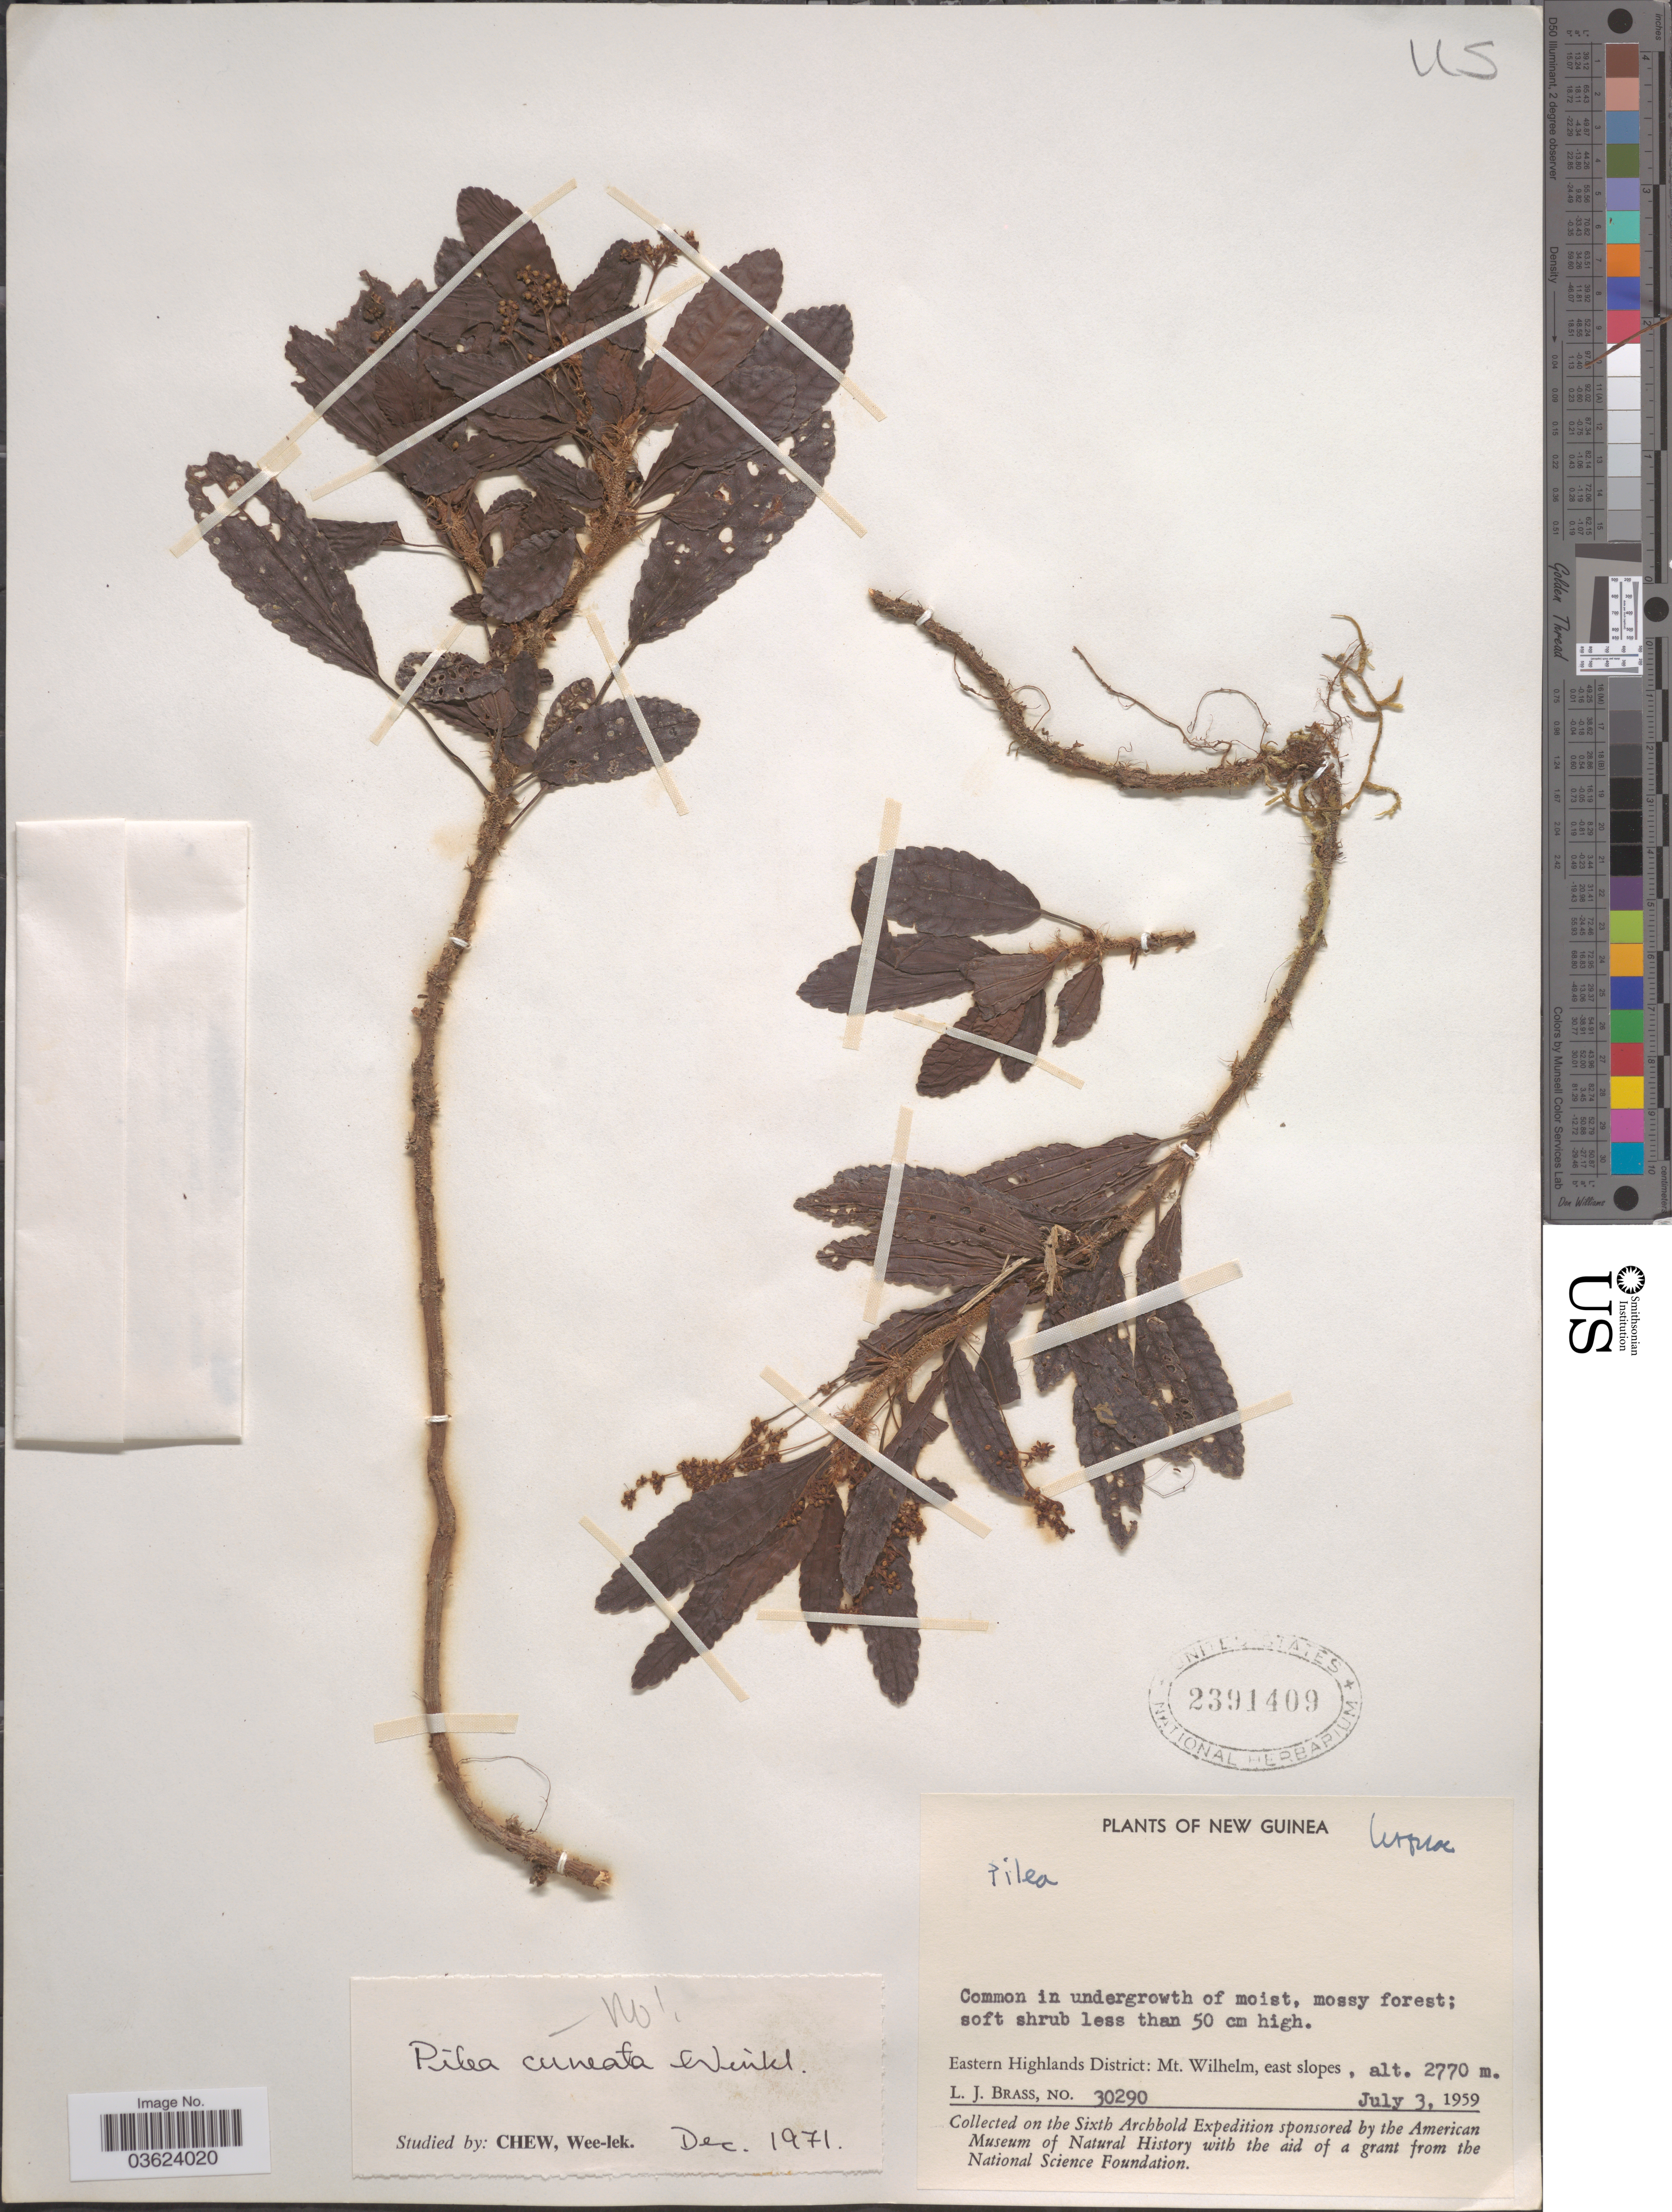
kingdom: Plantae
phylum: Tracheophyta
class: Magnoliopsida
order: Rosales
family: Urticaceae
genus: Pilea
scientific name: Pilea sp.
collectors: L. J. Brass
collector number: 30290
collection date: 1959-07-03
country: Papua New Guinea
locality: New Guinea. Eastern Highlands District: Mt. Wilhelm, east slopes.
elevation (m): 2770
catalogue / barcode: US 2391409